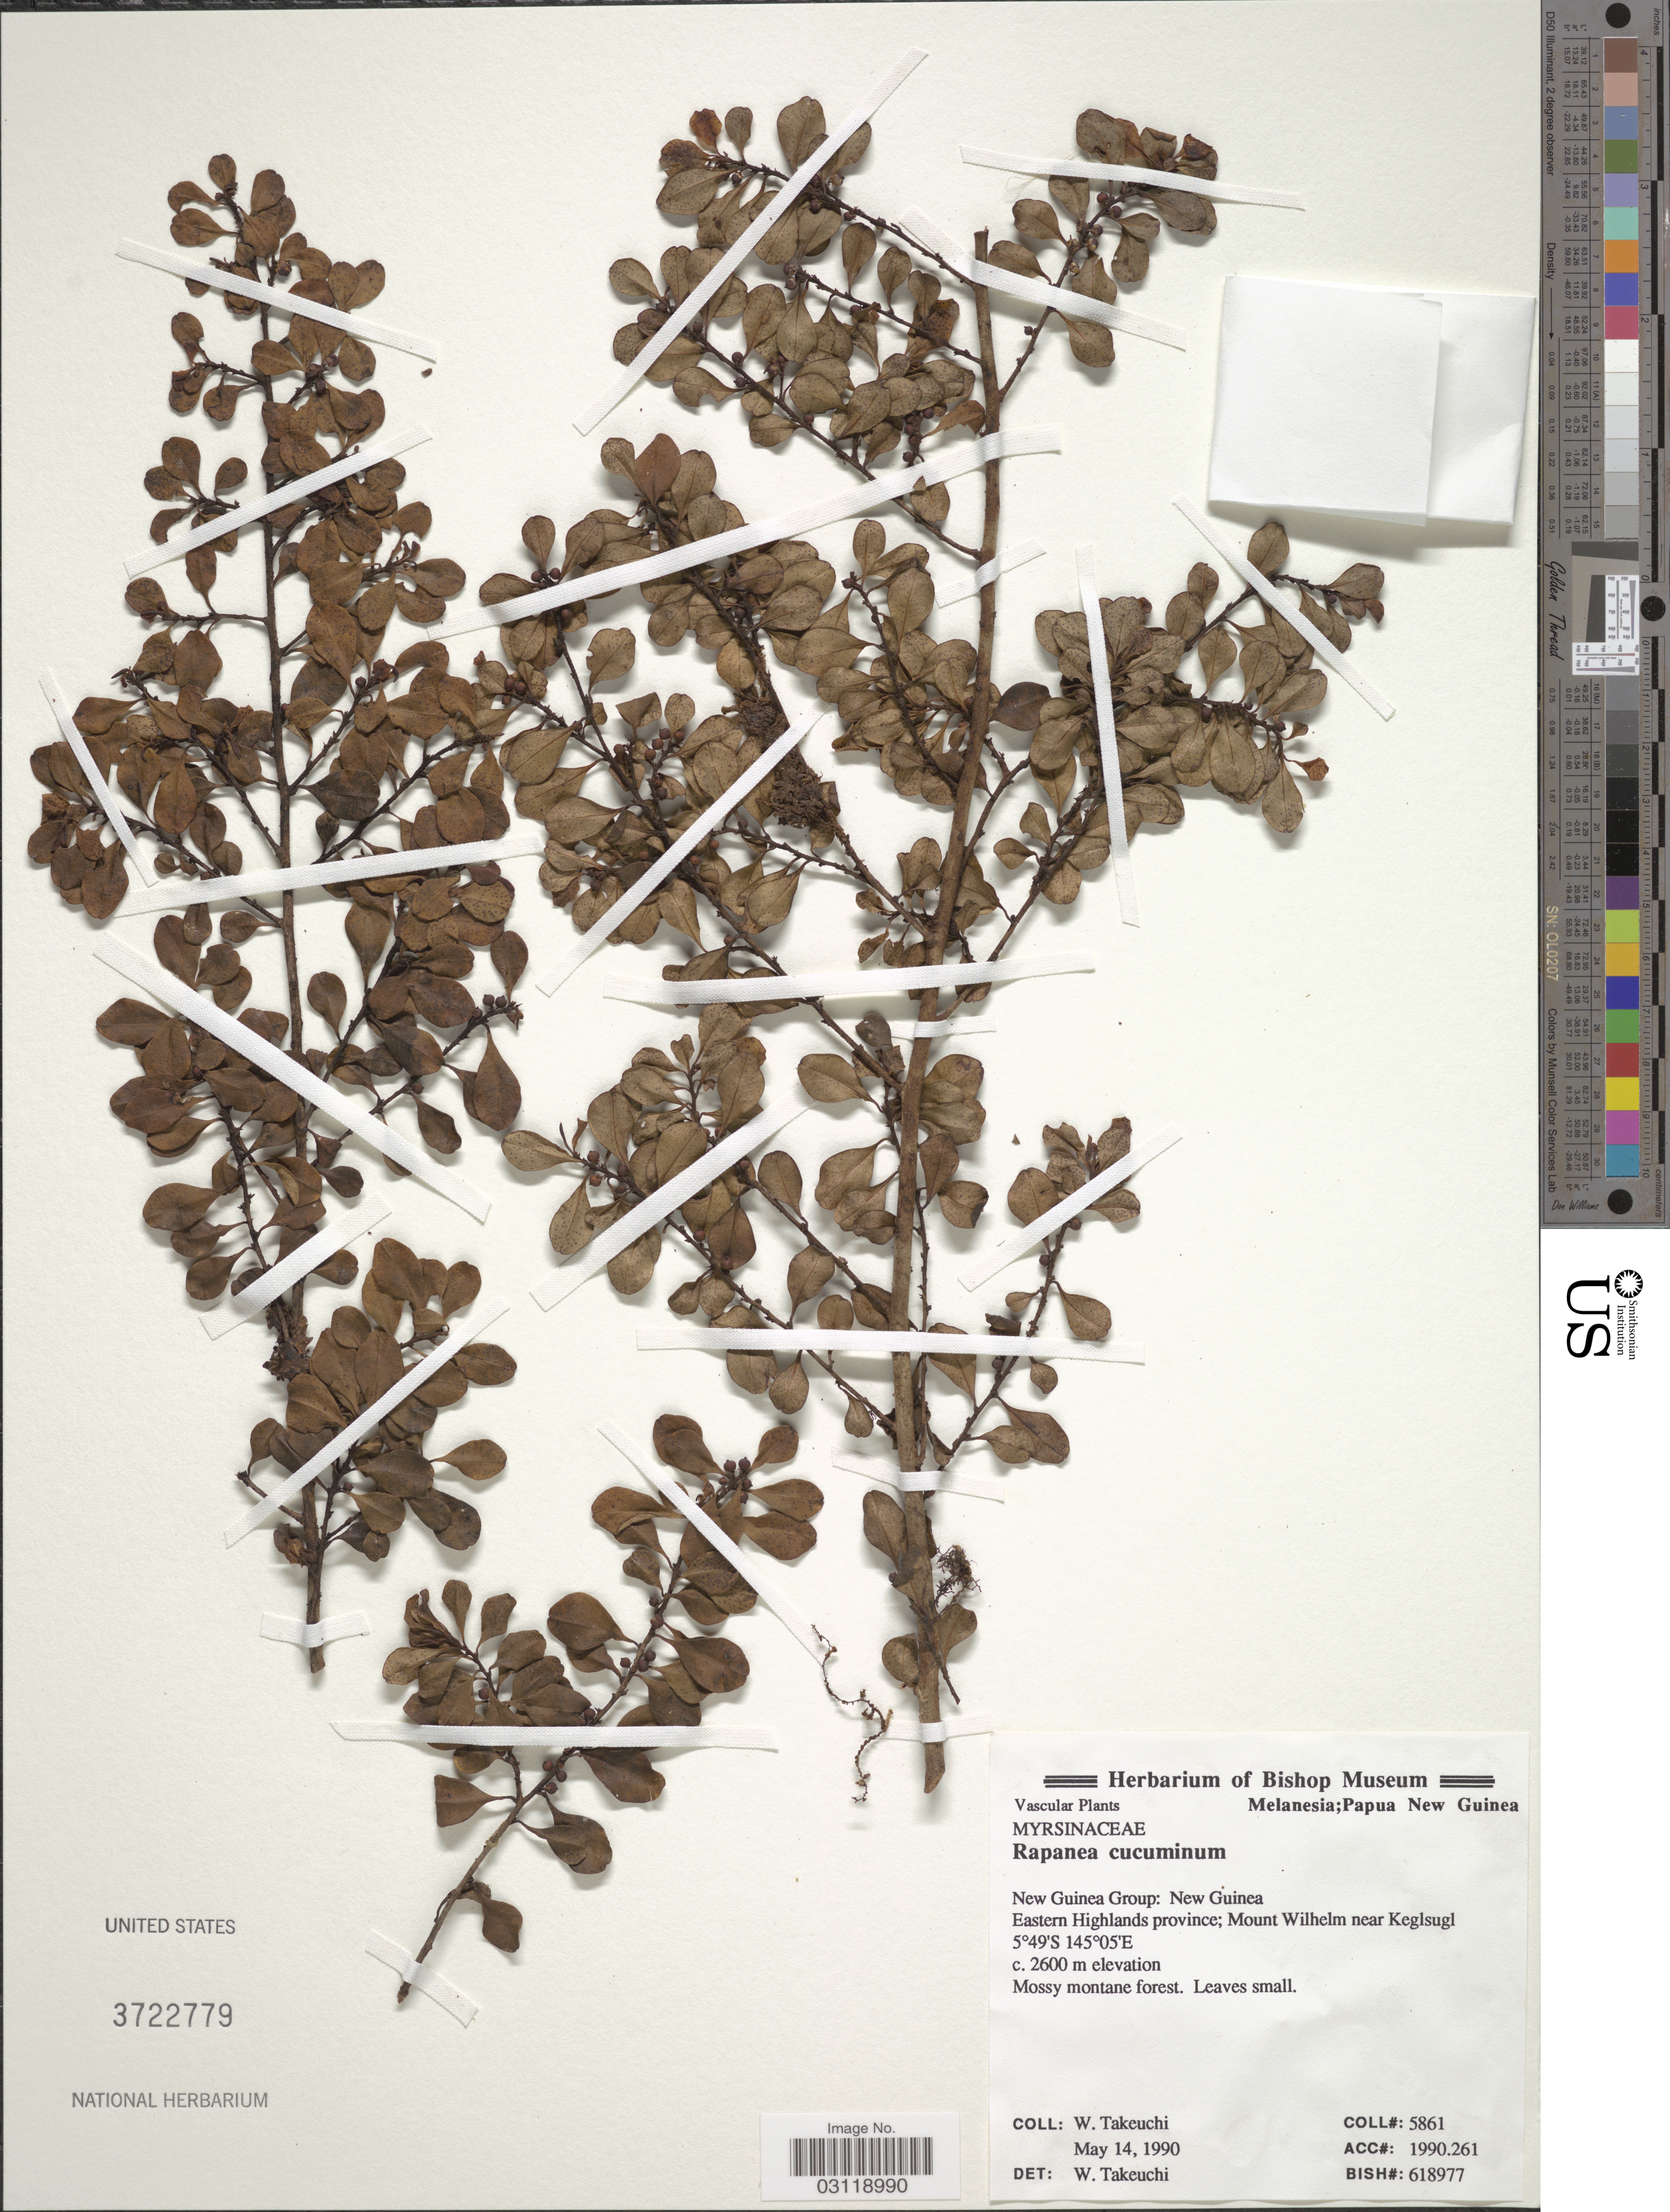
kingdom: Plantae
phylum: Tracheophyta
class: Magnoliopsida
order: Ericales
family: Primulaceae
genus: Rapanea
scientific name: Rapanea cacuminum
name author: Mez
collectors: W. Takeuchi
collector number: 5861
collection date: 1990-05-14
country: Papua New Guinea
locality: New Guinea Group: New Guinea. Eastern Highlands province; Mount Wilhelm near Keglsugl.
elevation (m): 2600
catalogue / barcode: US 3722779